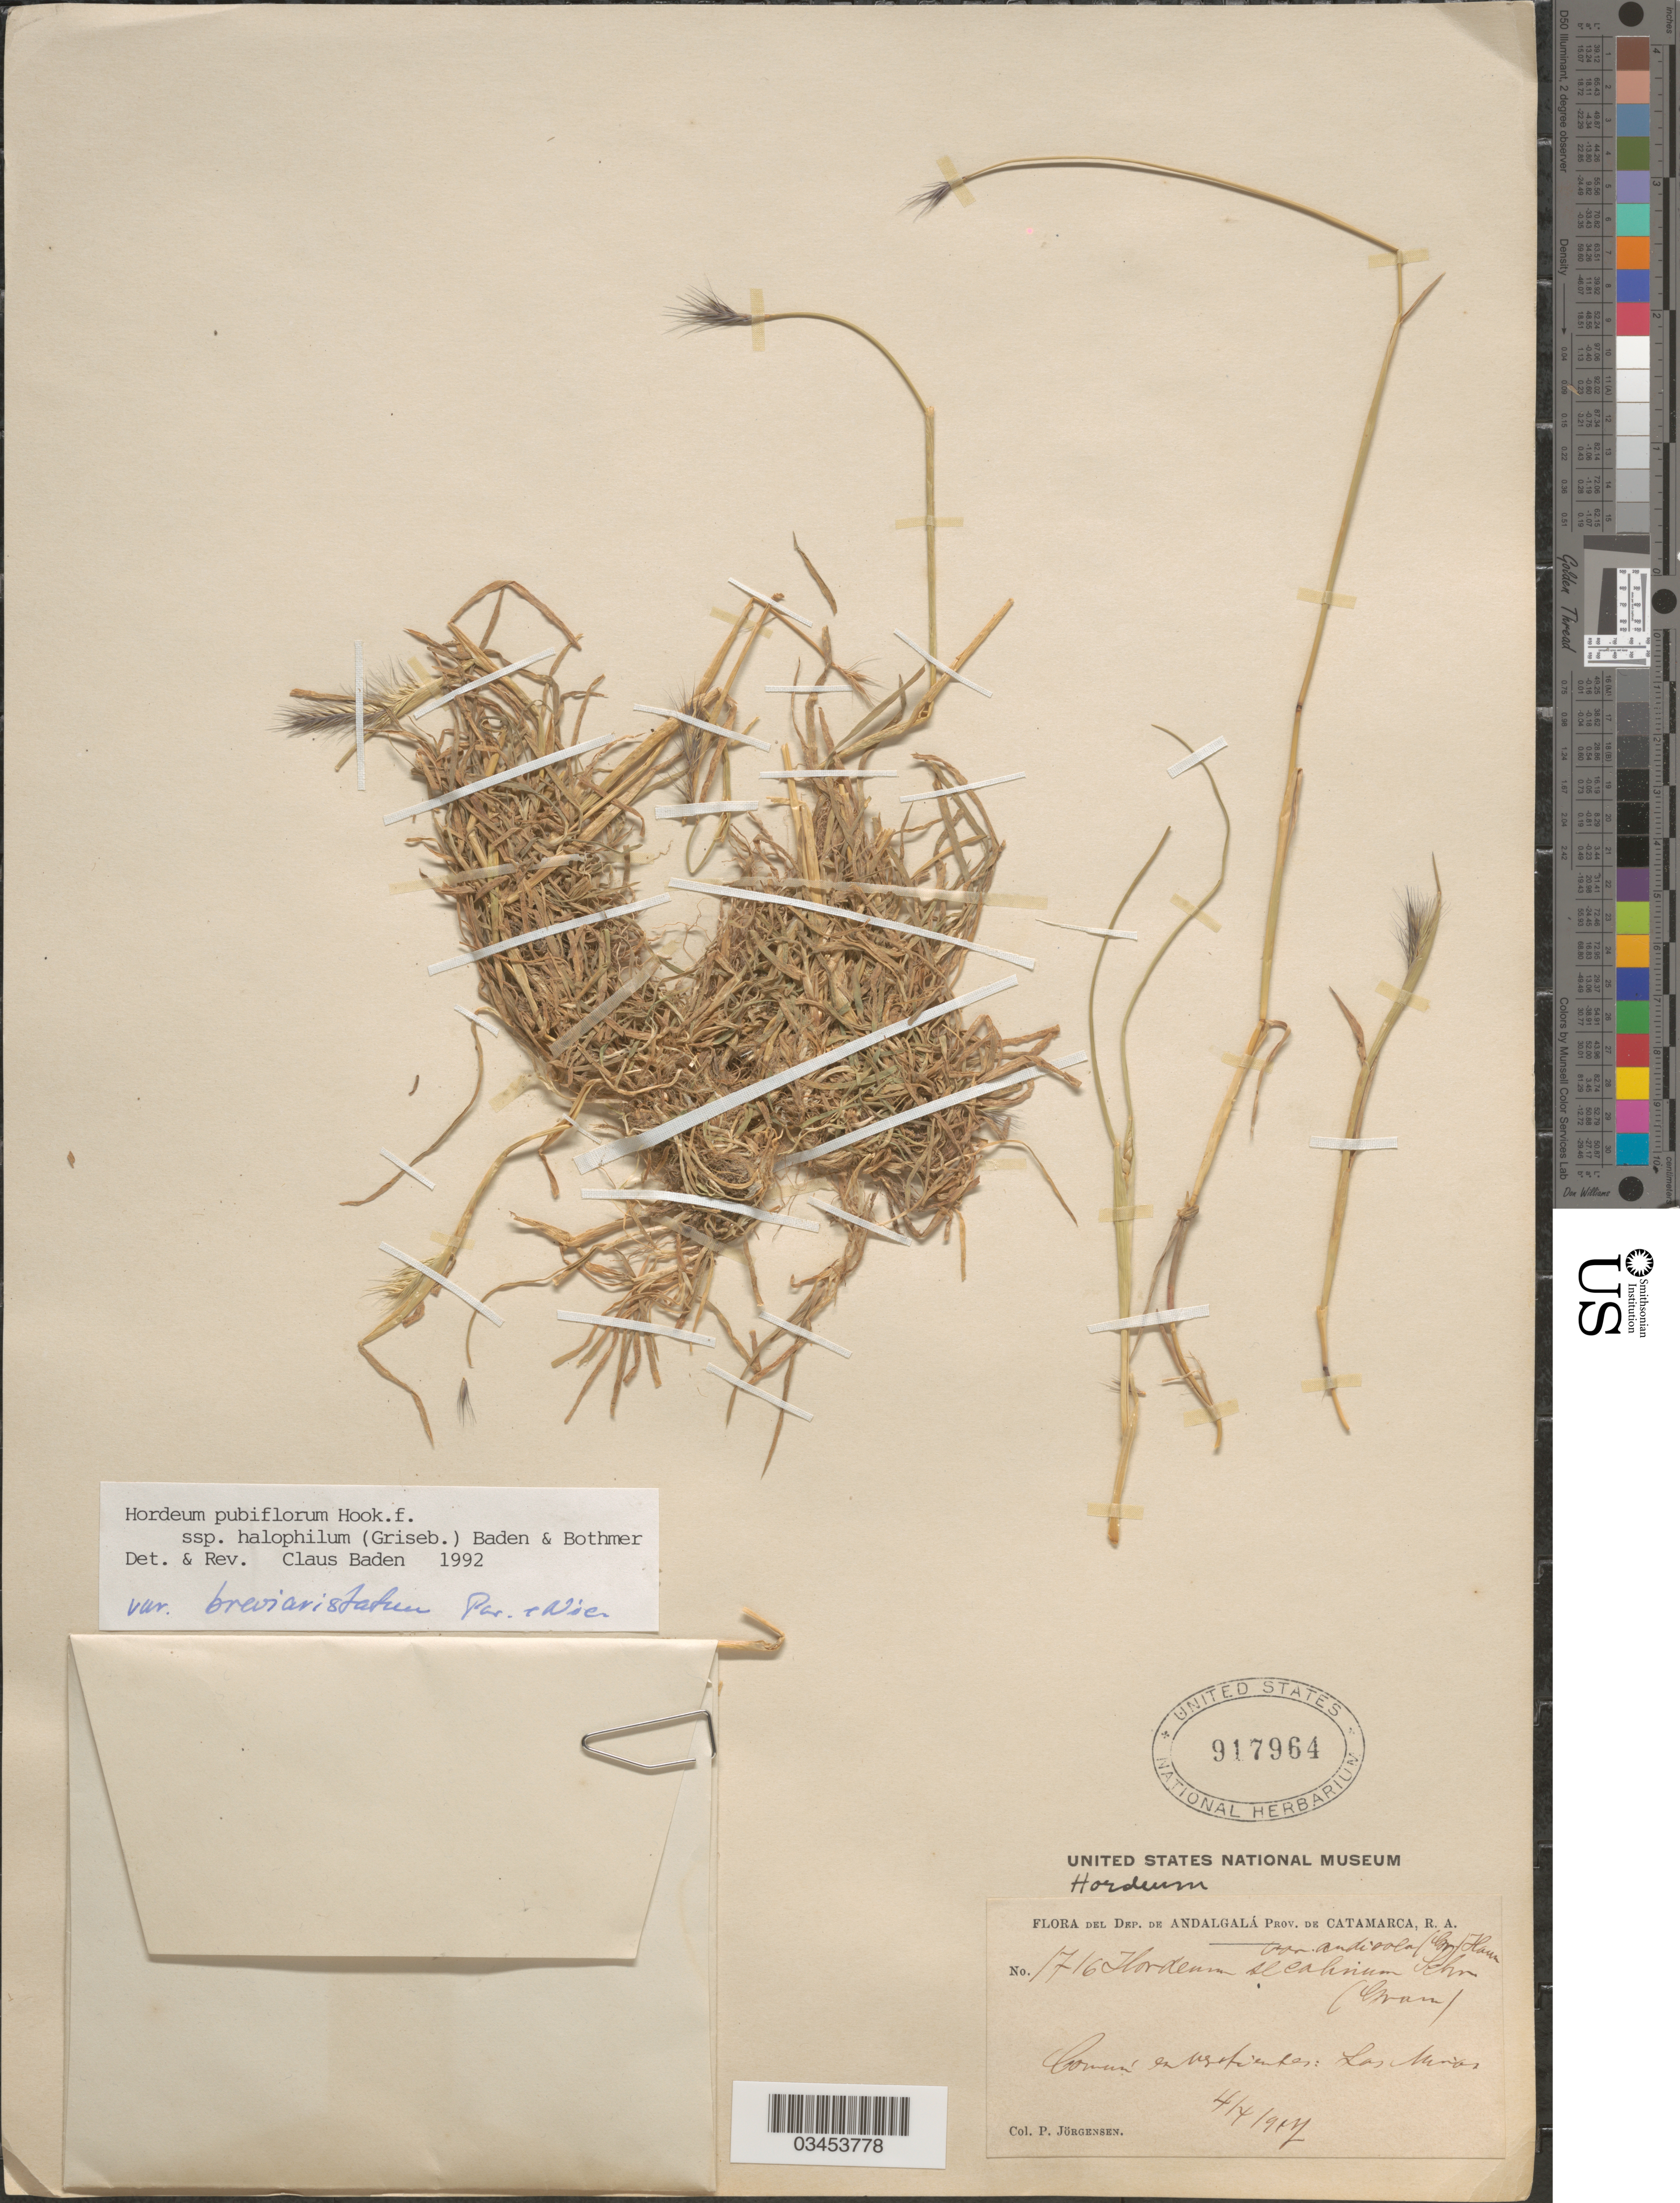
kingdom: Plantae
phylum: Tracheophyta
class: Liliopsida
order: Poales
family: Poaceae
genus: Hordeum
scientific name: Hordeum pubiflorum subsp. halophilum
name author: Hook. f.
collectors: P. Jörgensen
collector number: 1716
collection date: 1917-04-04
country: Argentina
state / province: Catamarca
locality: Dep. de Andalgalá, R.A.: Las Minas.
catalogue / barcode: US 917964